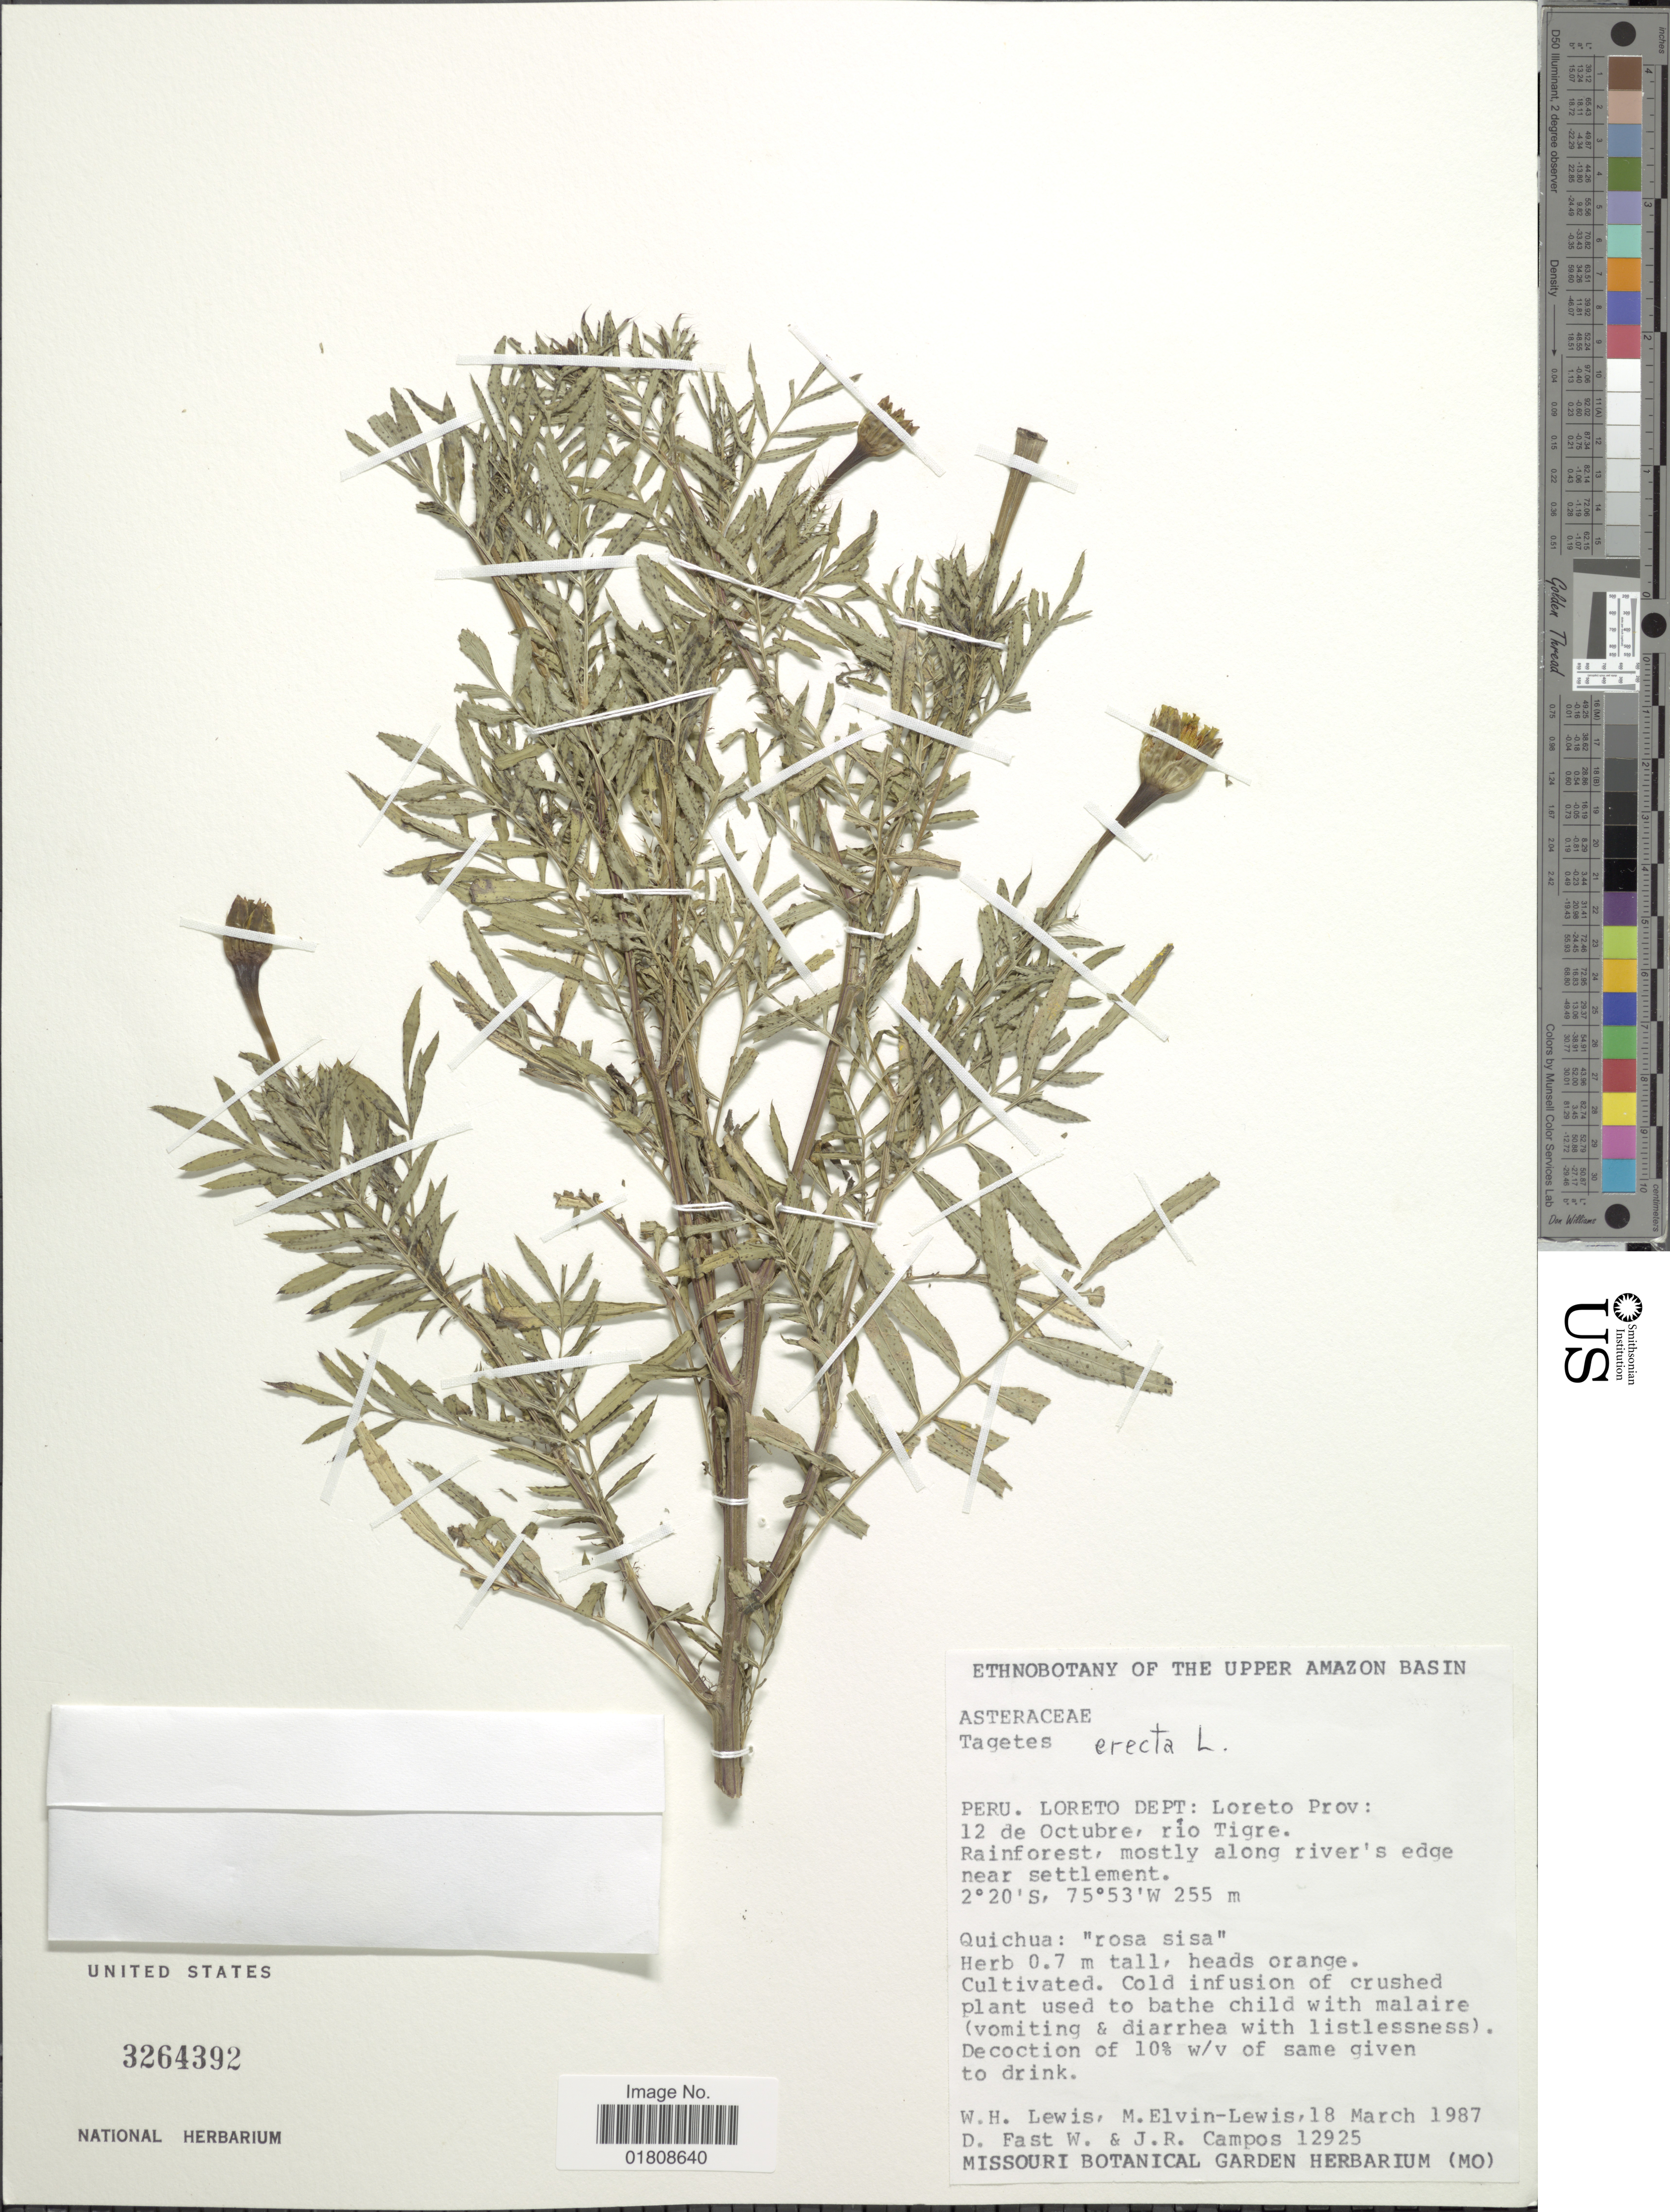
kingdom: Plantae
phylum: Tracheophyta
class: Magnoliopsida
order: Asterales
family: Asteraceae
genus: Tagetes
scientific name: Tagetes erecta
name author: L.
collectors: W. H. Lewis, M. Elvin-Lewis, D. Fast & J. Campos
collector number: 12925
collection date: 1987-03-18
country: Peru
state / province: Loreto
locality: Dept. Loreto, Prov. 12 de Octubre, rio Tigre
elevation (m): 255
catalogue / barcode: US 3264392